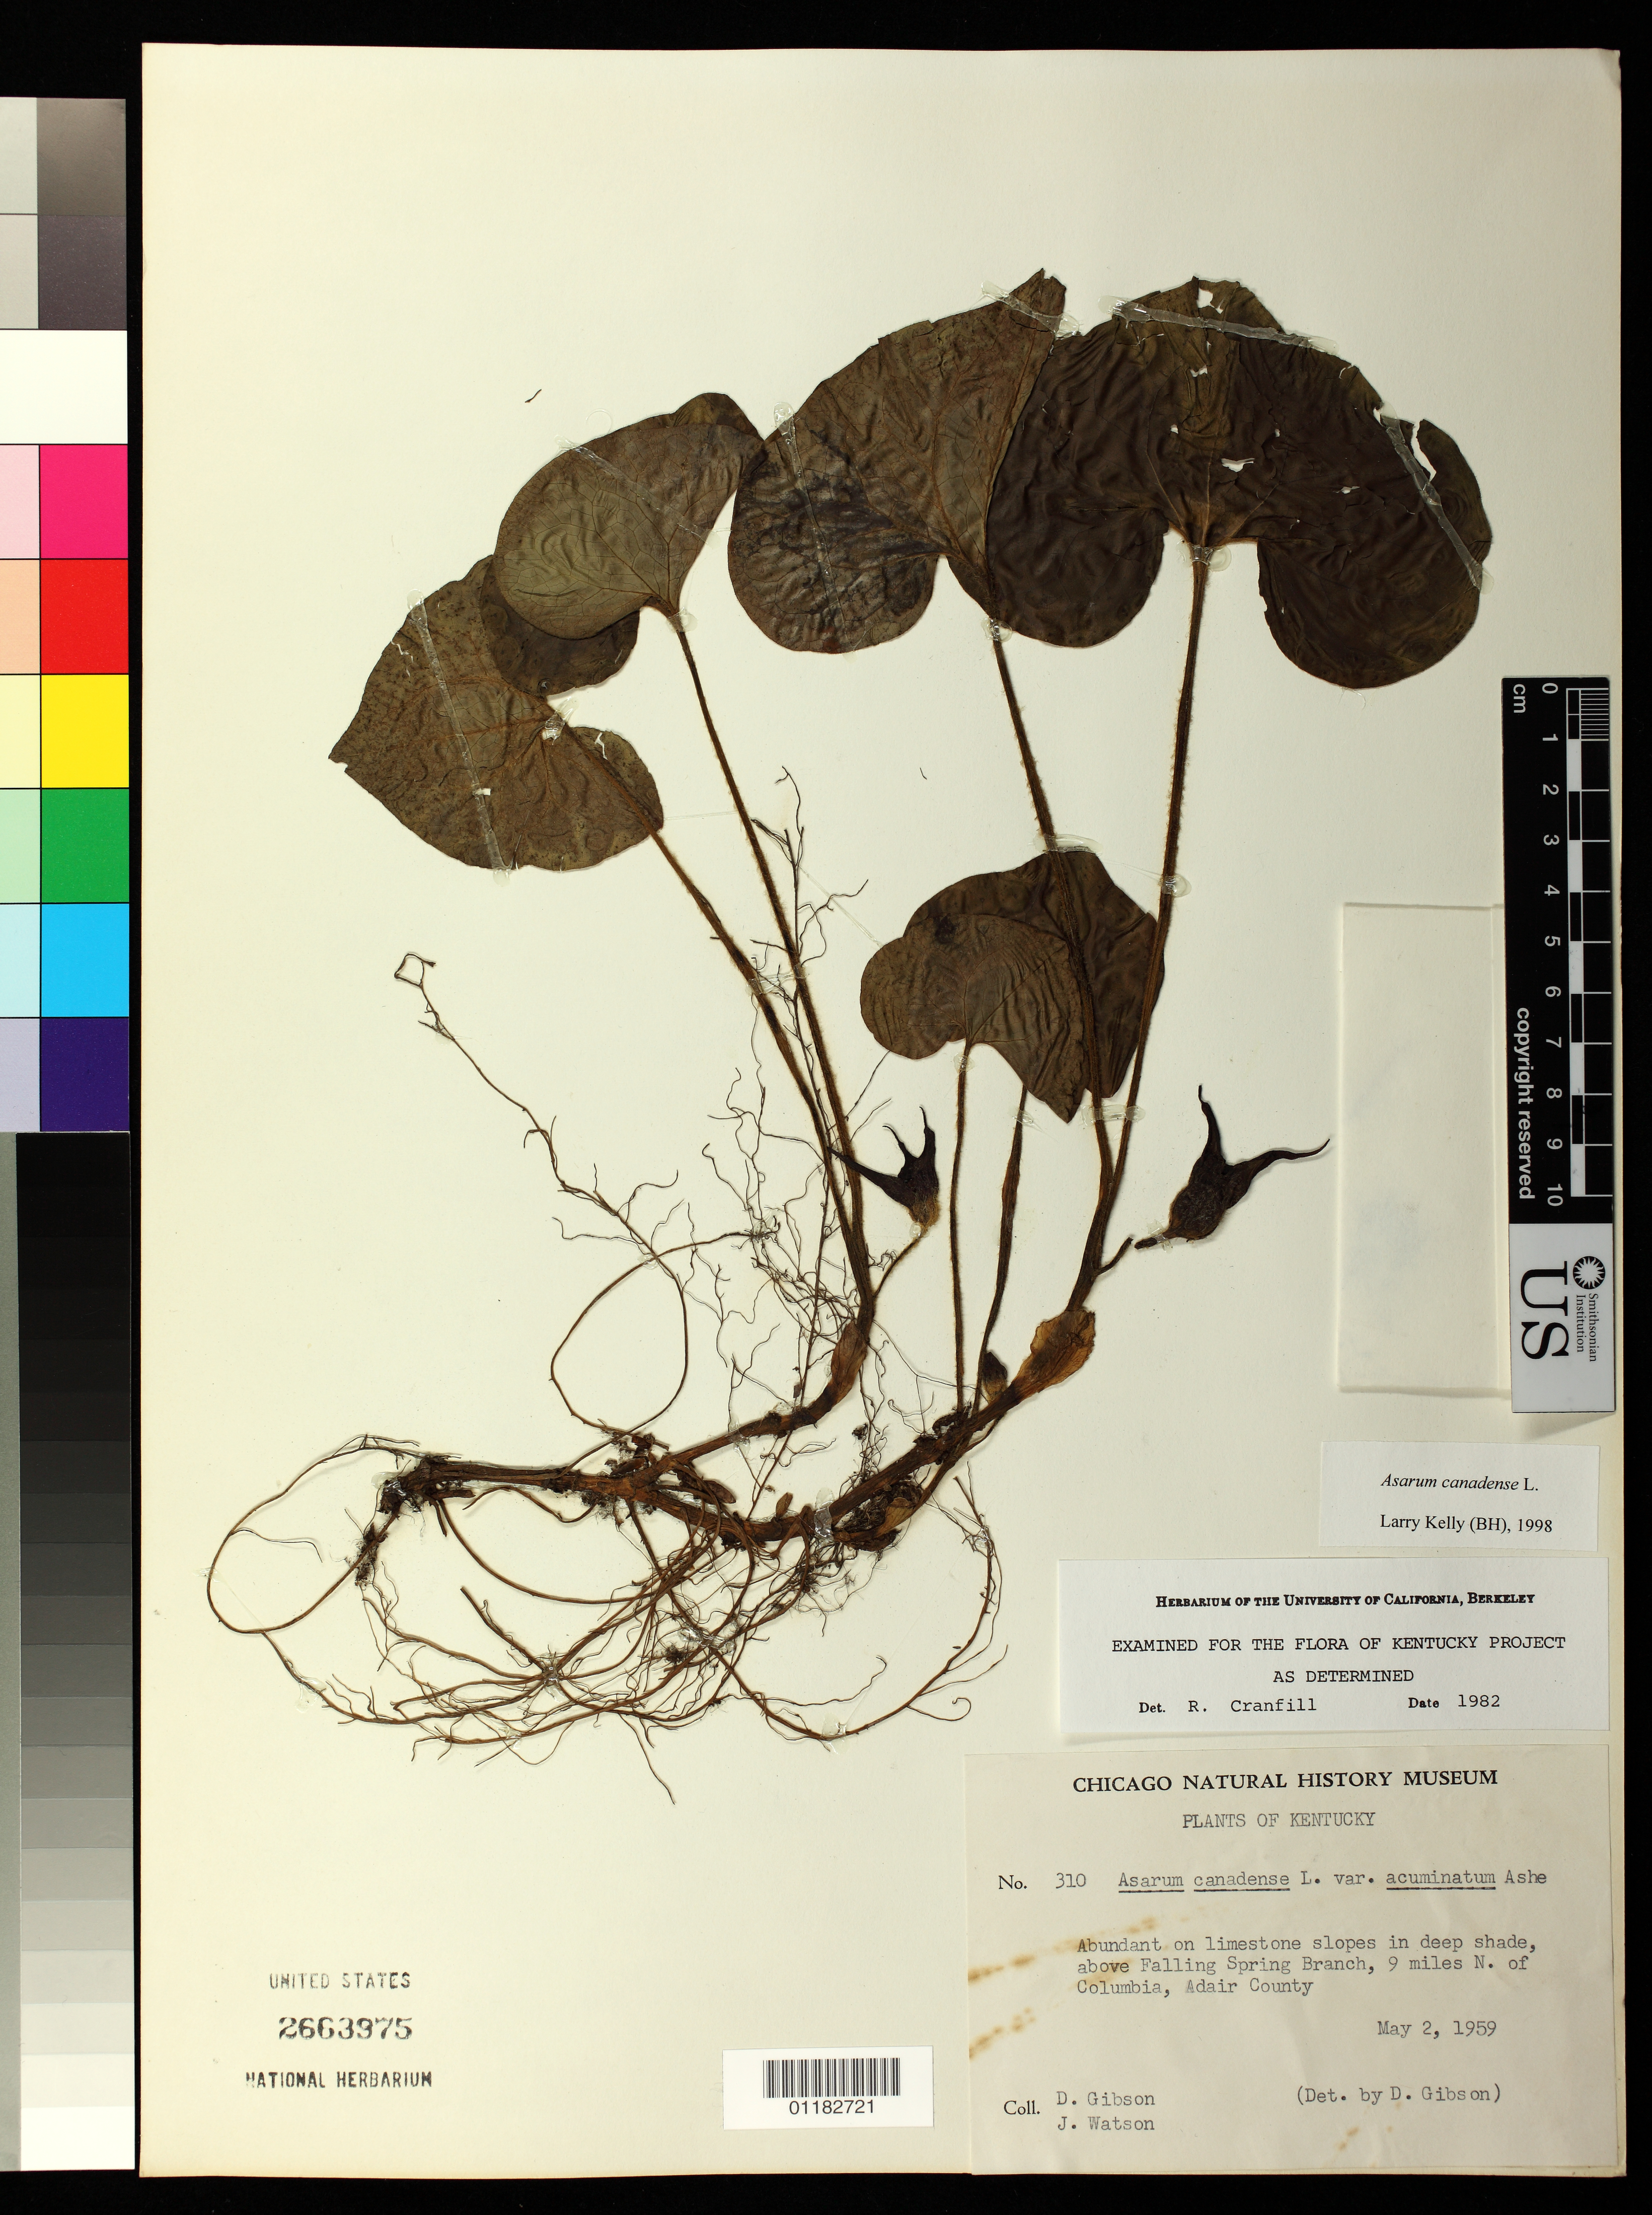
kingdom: Plantae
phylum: Tracheophyta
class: Magnoliopsida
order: Piperales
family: Aristolochiaceae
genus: Asarum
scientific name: Asarum canadense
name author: L.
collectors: D. Gibson & J. Watson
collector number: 310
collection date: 1959-05-02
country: United States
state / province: Kentucky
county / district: Adair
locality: Above Falling Spring Branch, 9 miles north of Columbia, Adair County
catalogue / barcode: US 2663375